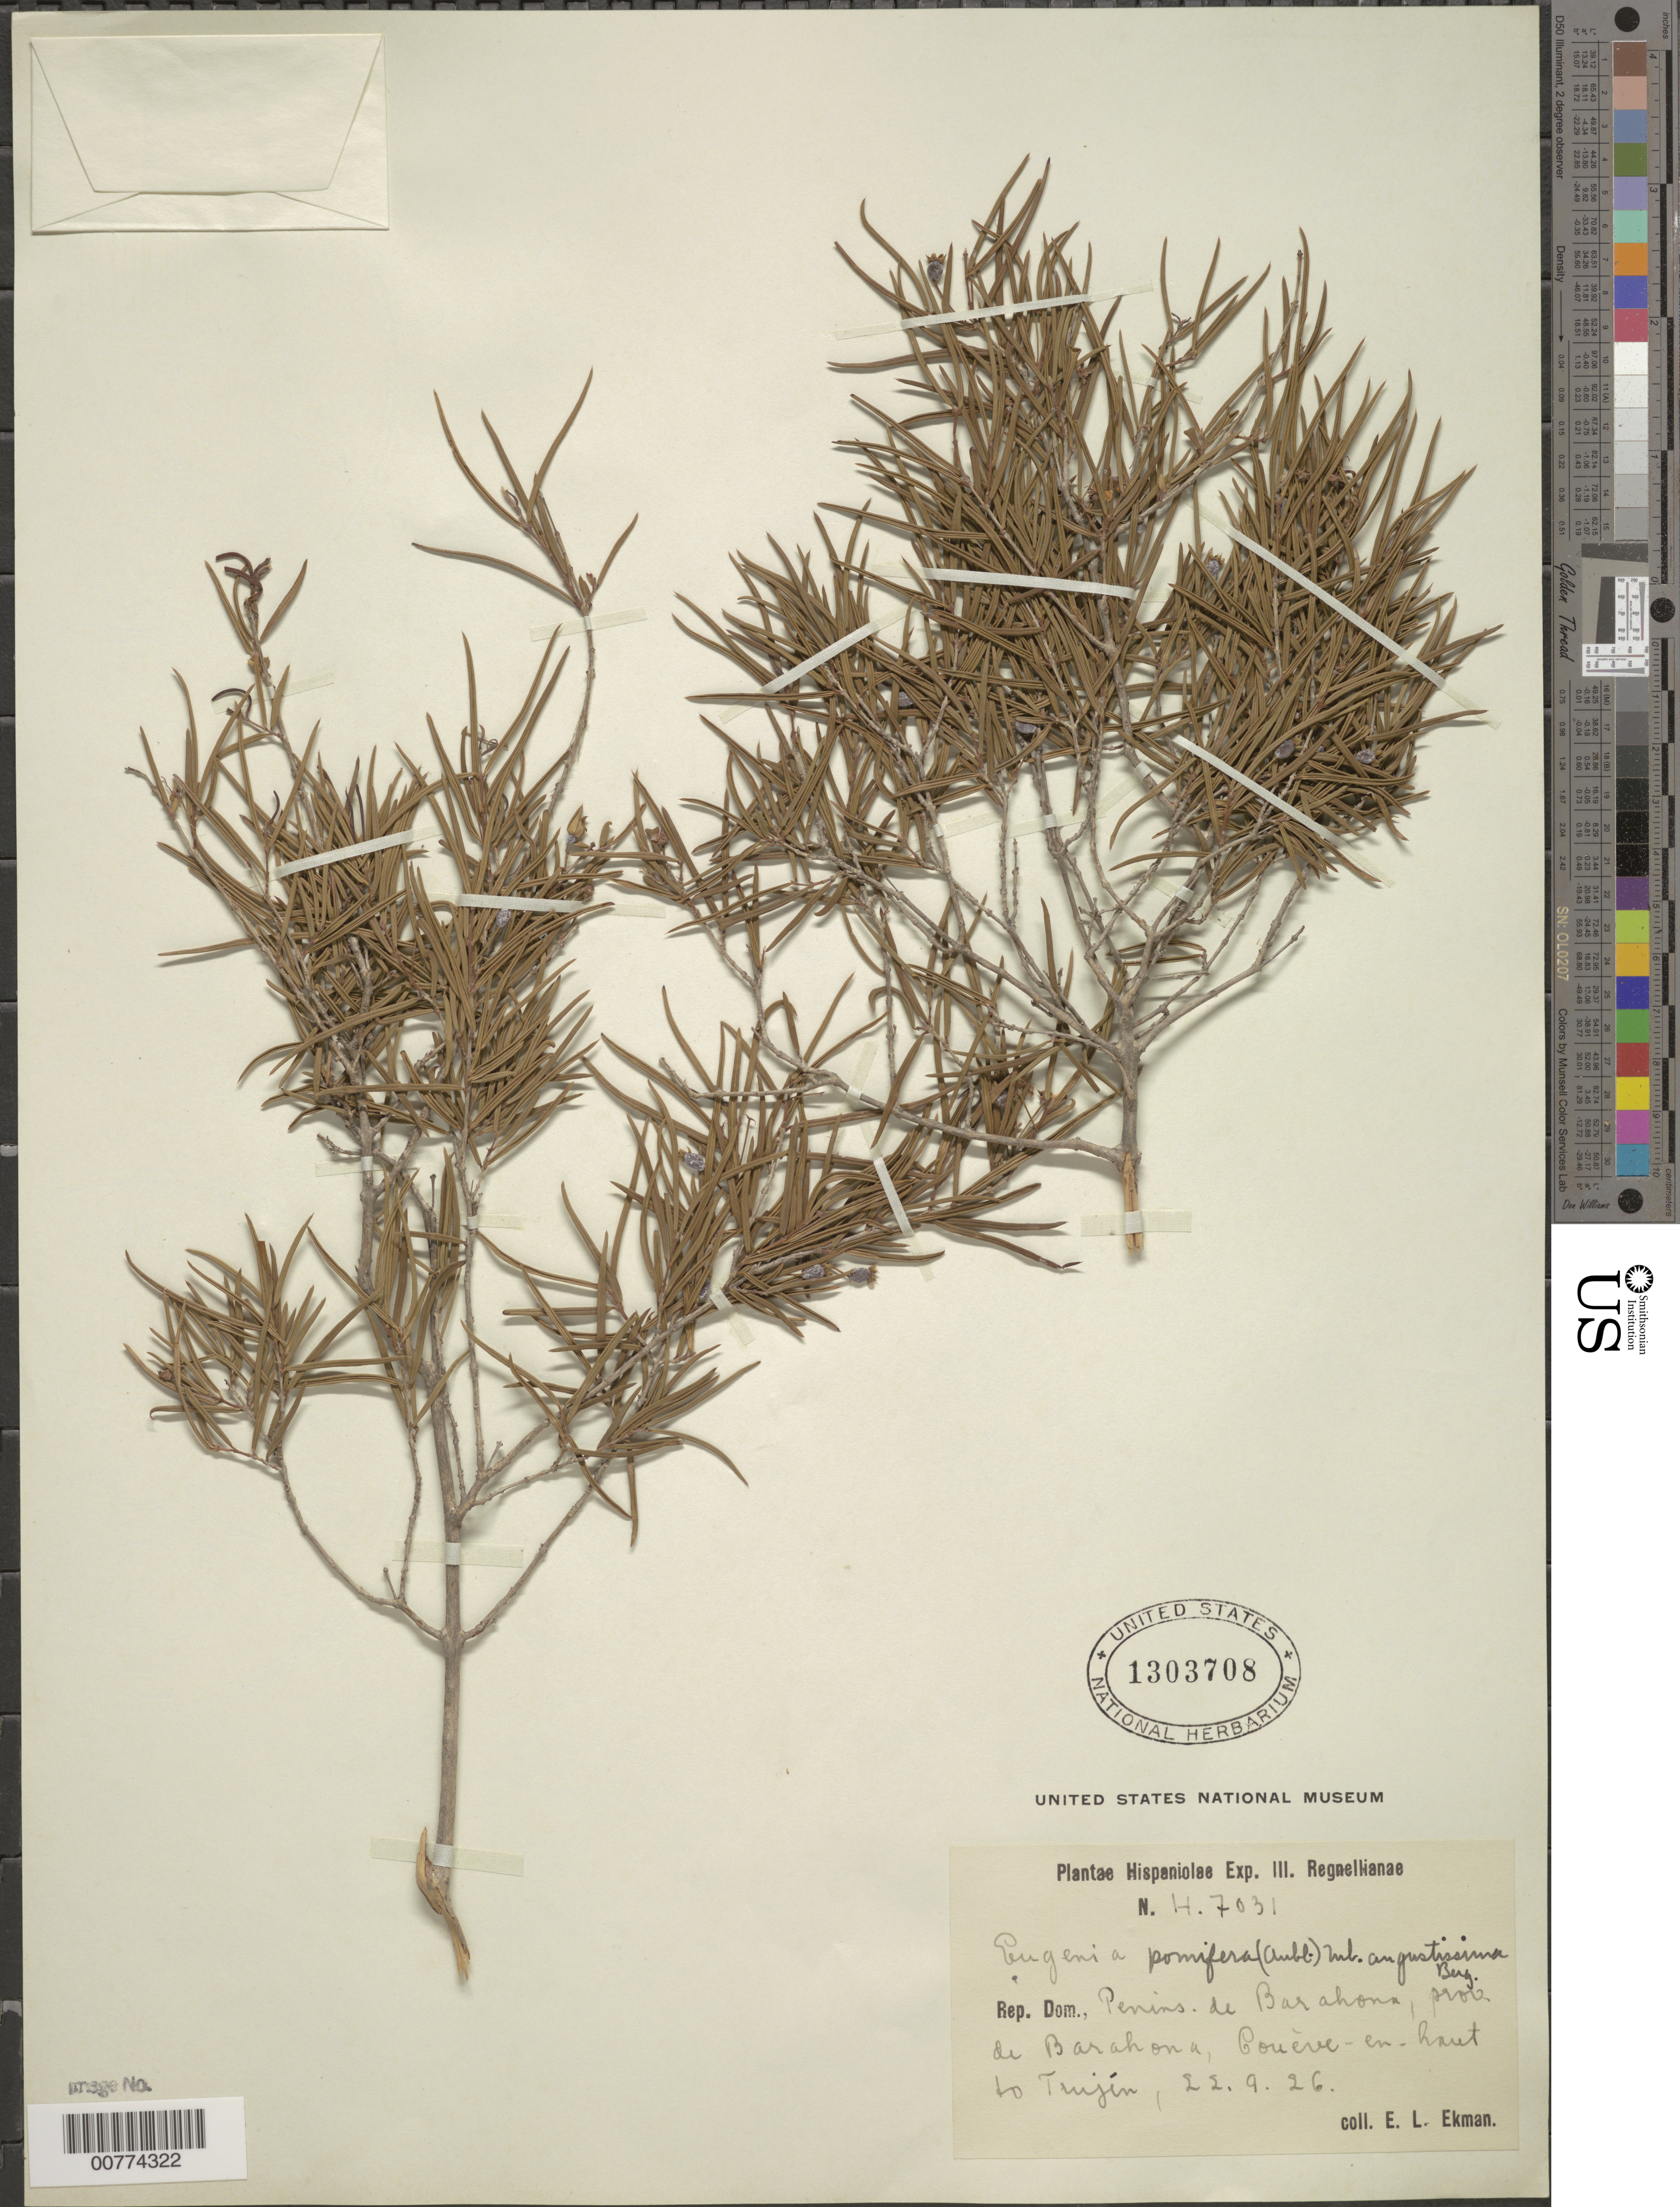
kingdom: Plantae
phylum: Tracheophyta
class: Magnoliopsida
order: Myrtales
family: Myrtaceae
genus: Eugenia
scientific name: Eugenia pomifera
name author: (Aubl.) Urb.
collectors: E. L. Ekman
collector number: H 7031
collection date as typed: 22 Sep 1926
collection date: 1926-09-22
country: Dominican Republic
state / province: Barahona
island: Hispaniola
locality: Peninsula of Barahona, Coueve-eb-haut to Trujín.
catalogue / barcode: US 1303708